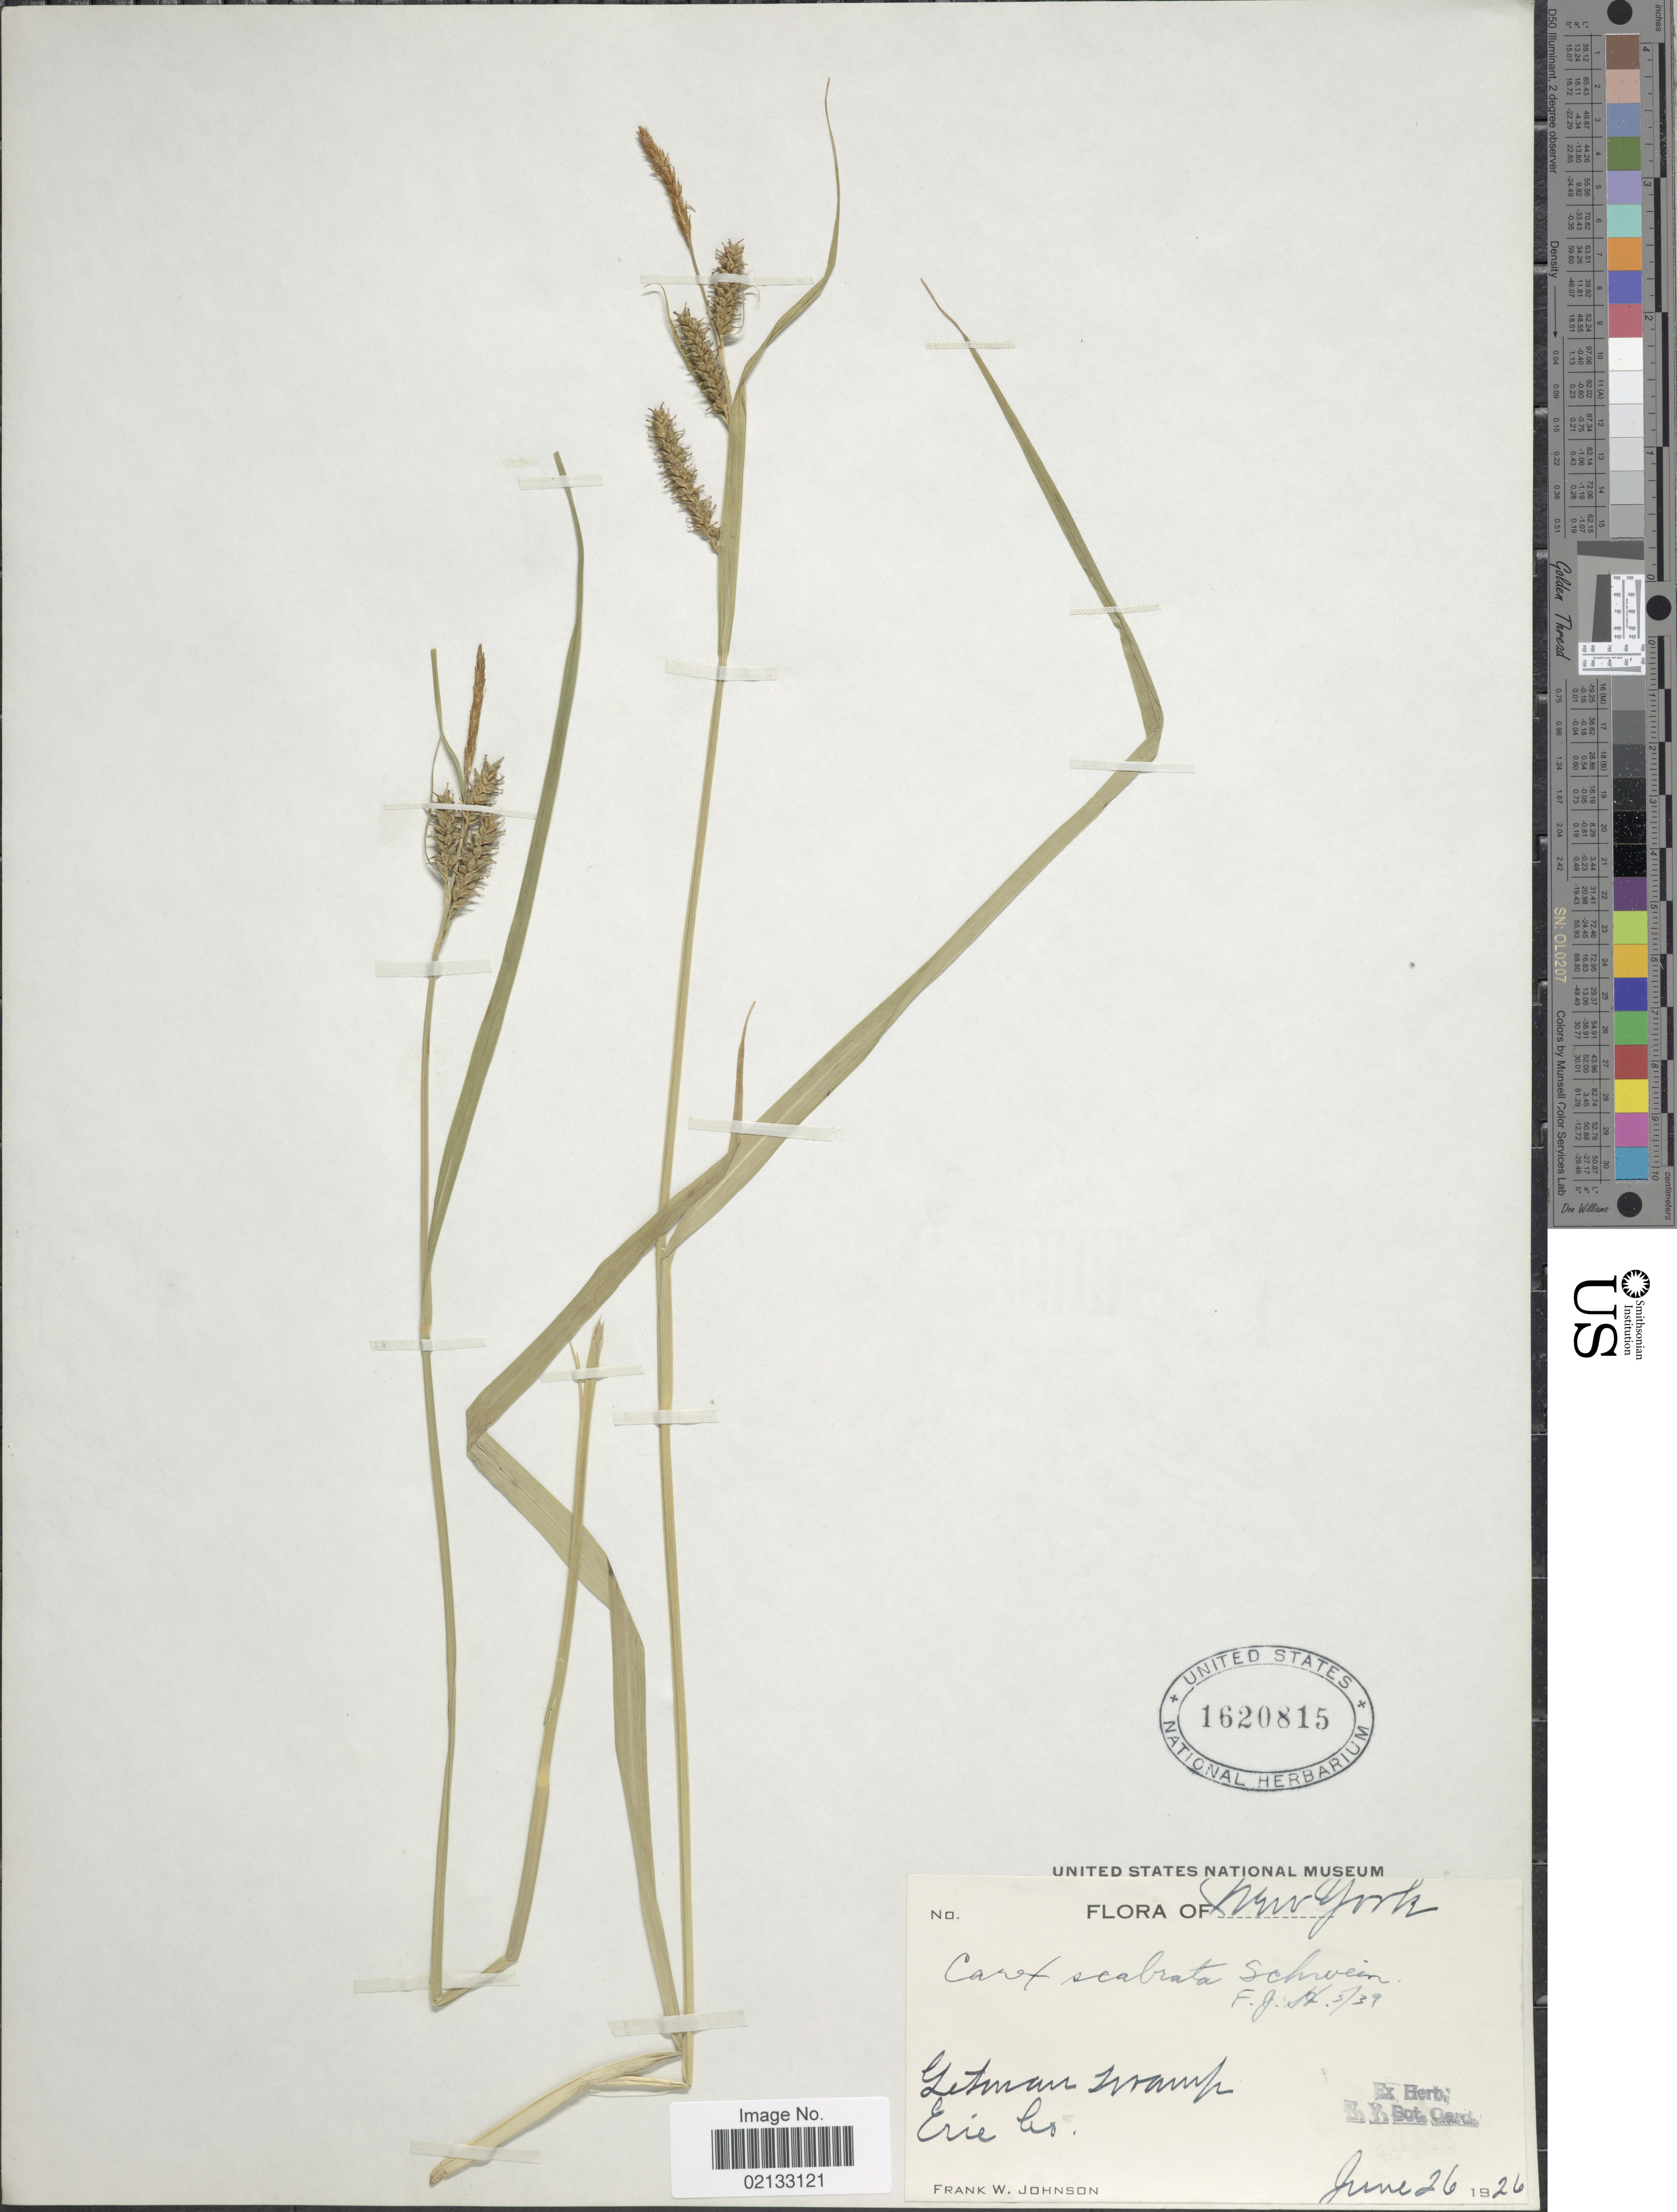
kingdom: Plantae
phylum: Tracheophyta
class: Liliopsida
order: Poales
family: Cyperaceae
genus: Carex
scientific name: Carex scabrata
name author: Schwein.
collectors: F. W. Johnson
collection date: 1926-06-26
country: United States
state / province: New York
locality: Getman swamp. Erie Co.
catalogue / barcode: US 1620815